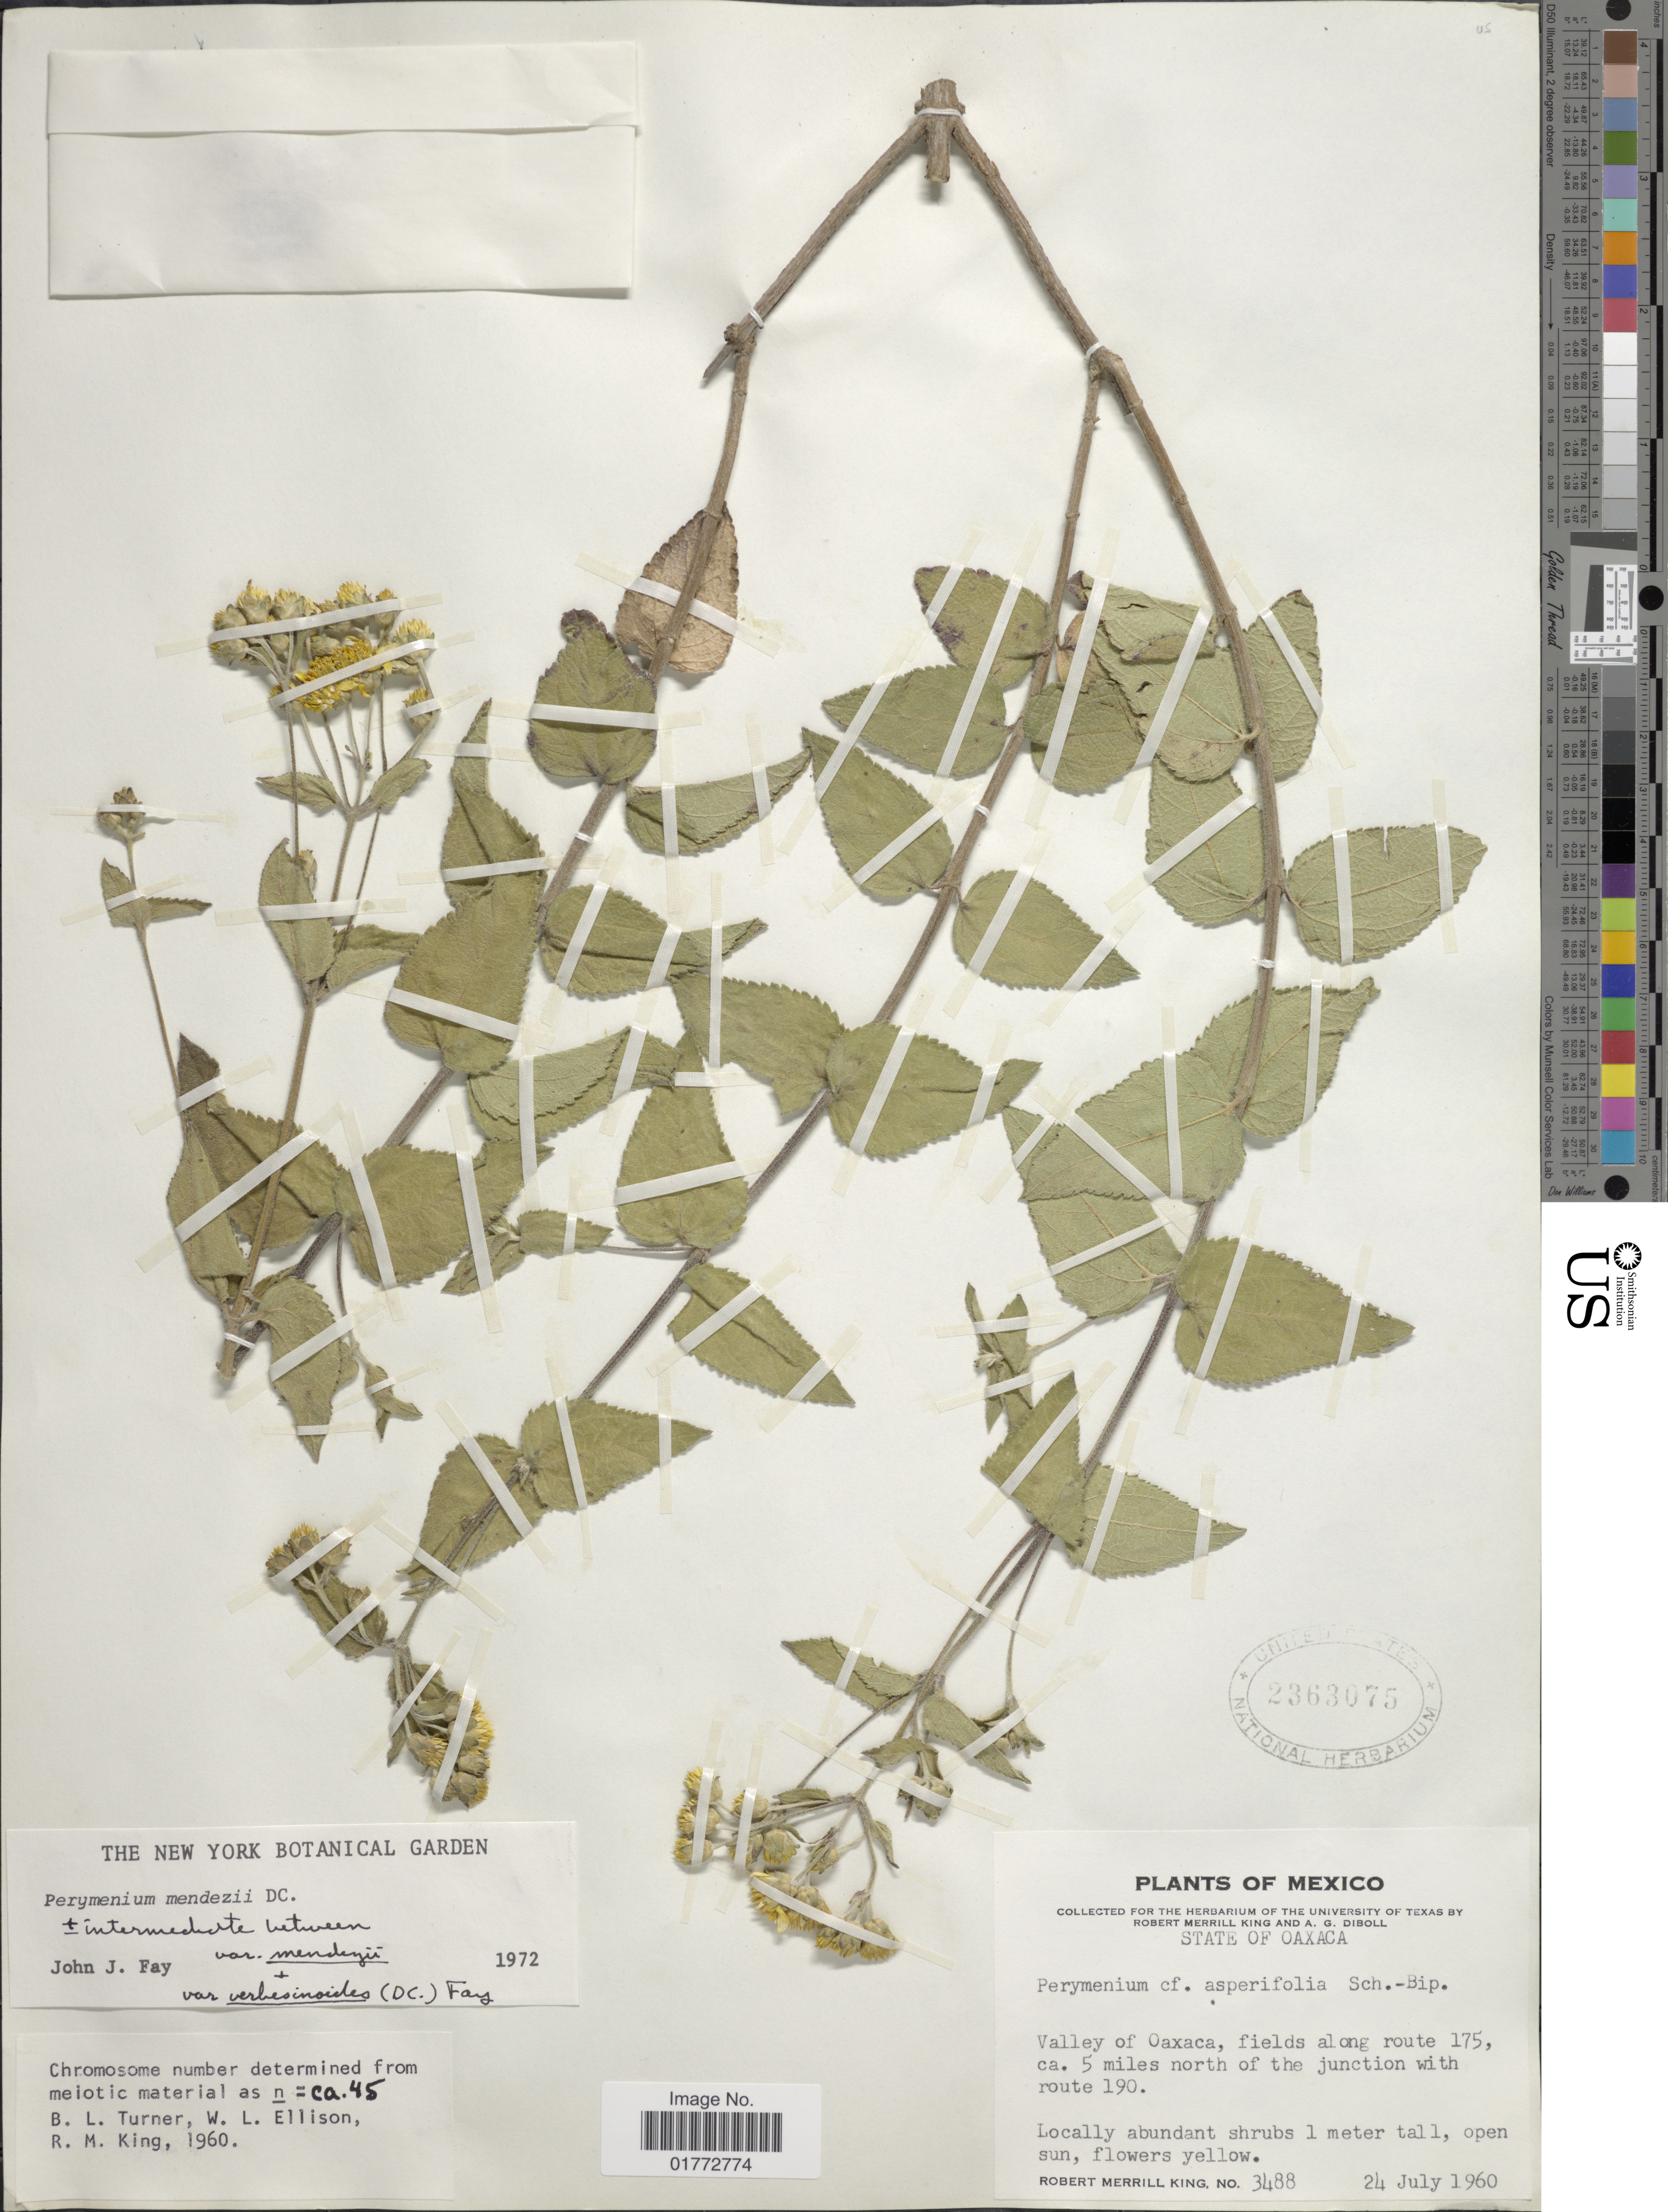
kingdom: Plantae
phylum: Tracheophyta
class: Magnoliopsida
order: Asterales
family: Asteraceae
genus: Perymenium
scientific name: Perymenium mendezii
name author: DC.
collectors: R. M. King & A. Diboll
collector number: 3488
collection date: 1960-07-24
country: Mexico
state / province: Oaxaca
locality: Valley of Oaxaca, fields along route 175, ca. miles north of junction with route 190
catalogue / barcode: US 2363075